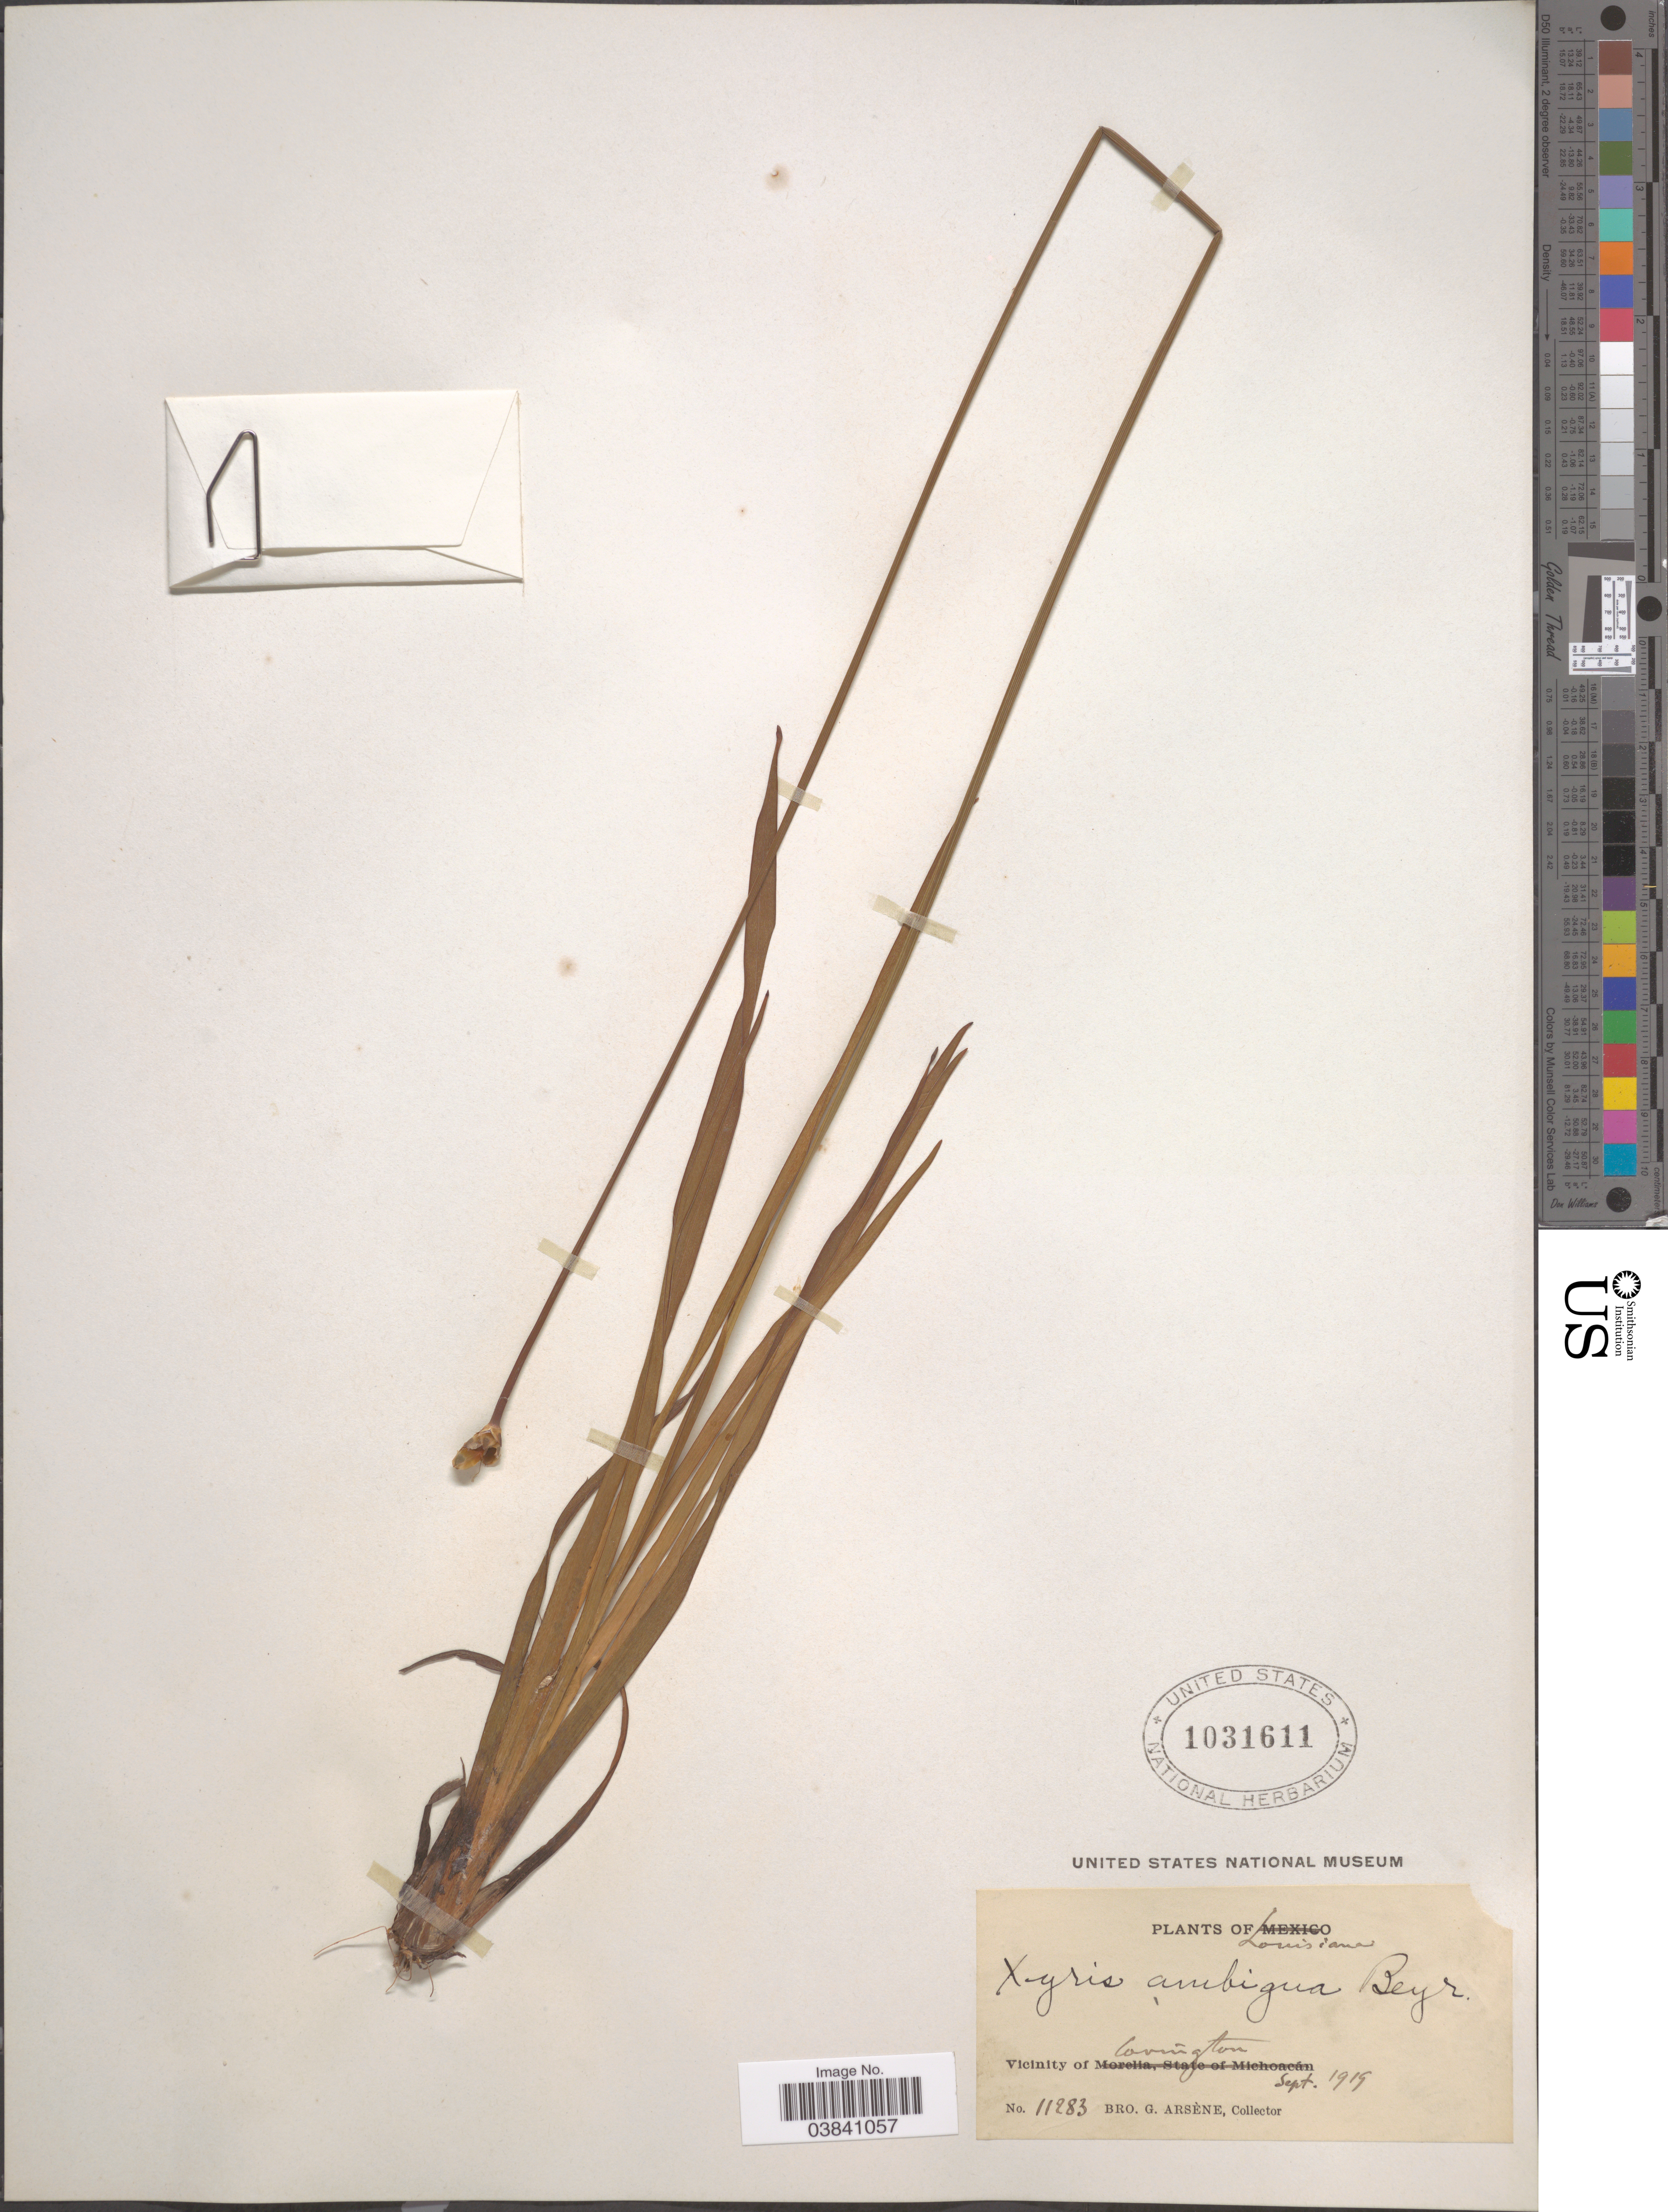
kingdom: Plantae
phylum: Tracheophyta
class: Liliopsida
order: Poales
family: Xyridaceae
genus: Xyris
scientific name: Xyris ambigua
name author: Beyr. ex Kunth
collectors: Bro. G. Arsène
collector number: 11283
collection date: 1919-09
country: United States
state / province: Louisiana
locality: Vicinity of Covington.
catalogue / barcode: US 1031611